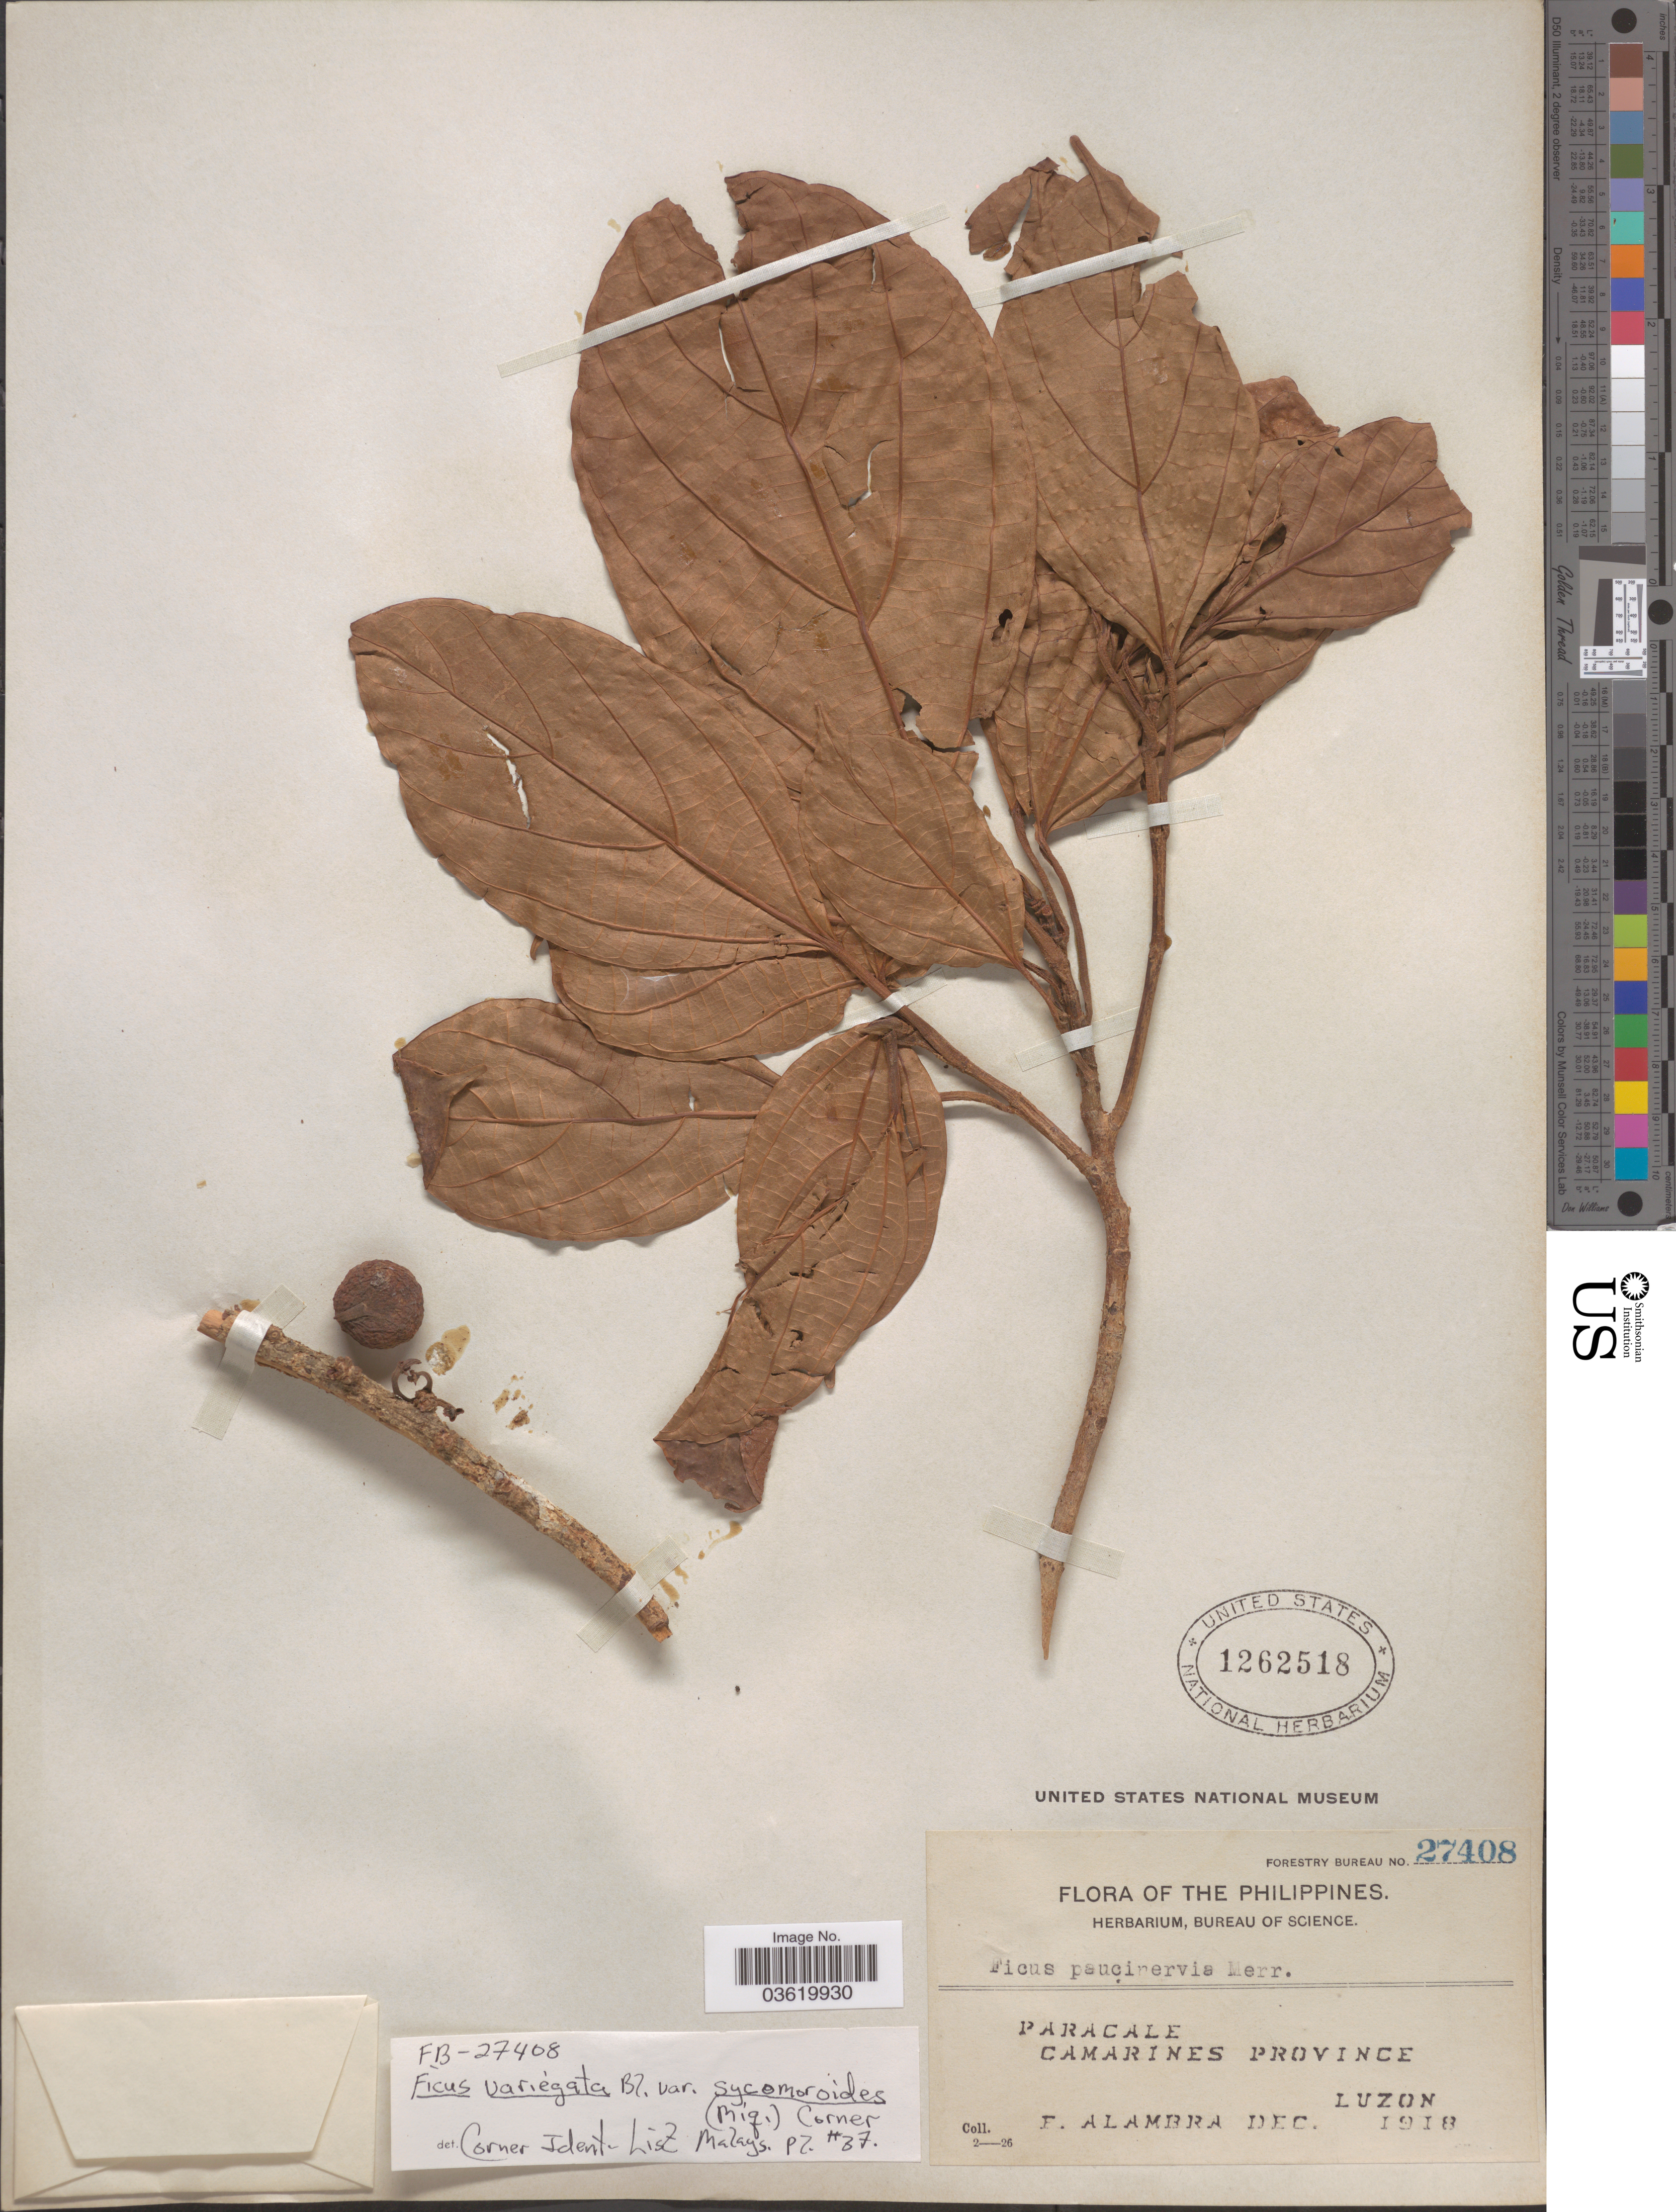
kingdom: Plantae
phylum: Tracheophyta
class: Magnoliopsida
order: Rosales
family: Moraceae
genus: Ficus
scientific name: Ficus variegata var. sycomoroides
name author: (Miq.) Corner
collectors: F. Alambra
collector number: Forestry Bureau 27408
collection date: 1918-12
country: Philippines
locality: Paracale. Camarines Province. Luzon.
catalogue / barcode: US 1262518